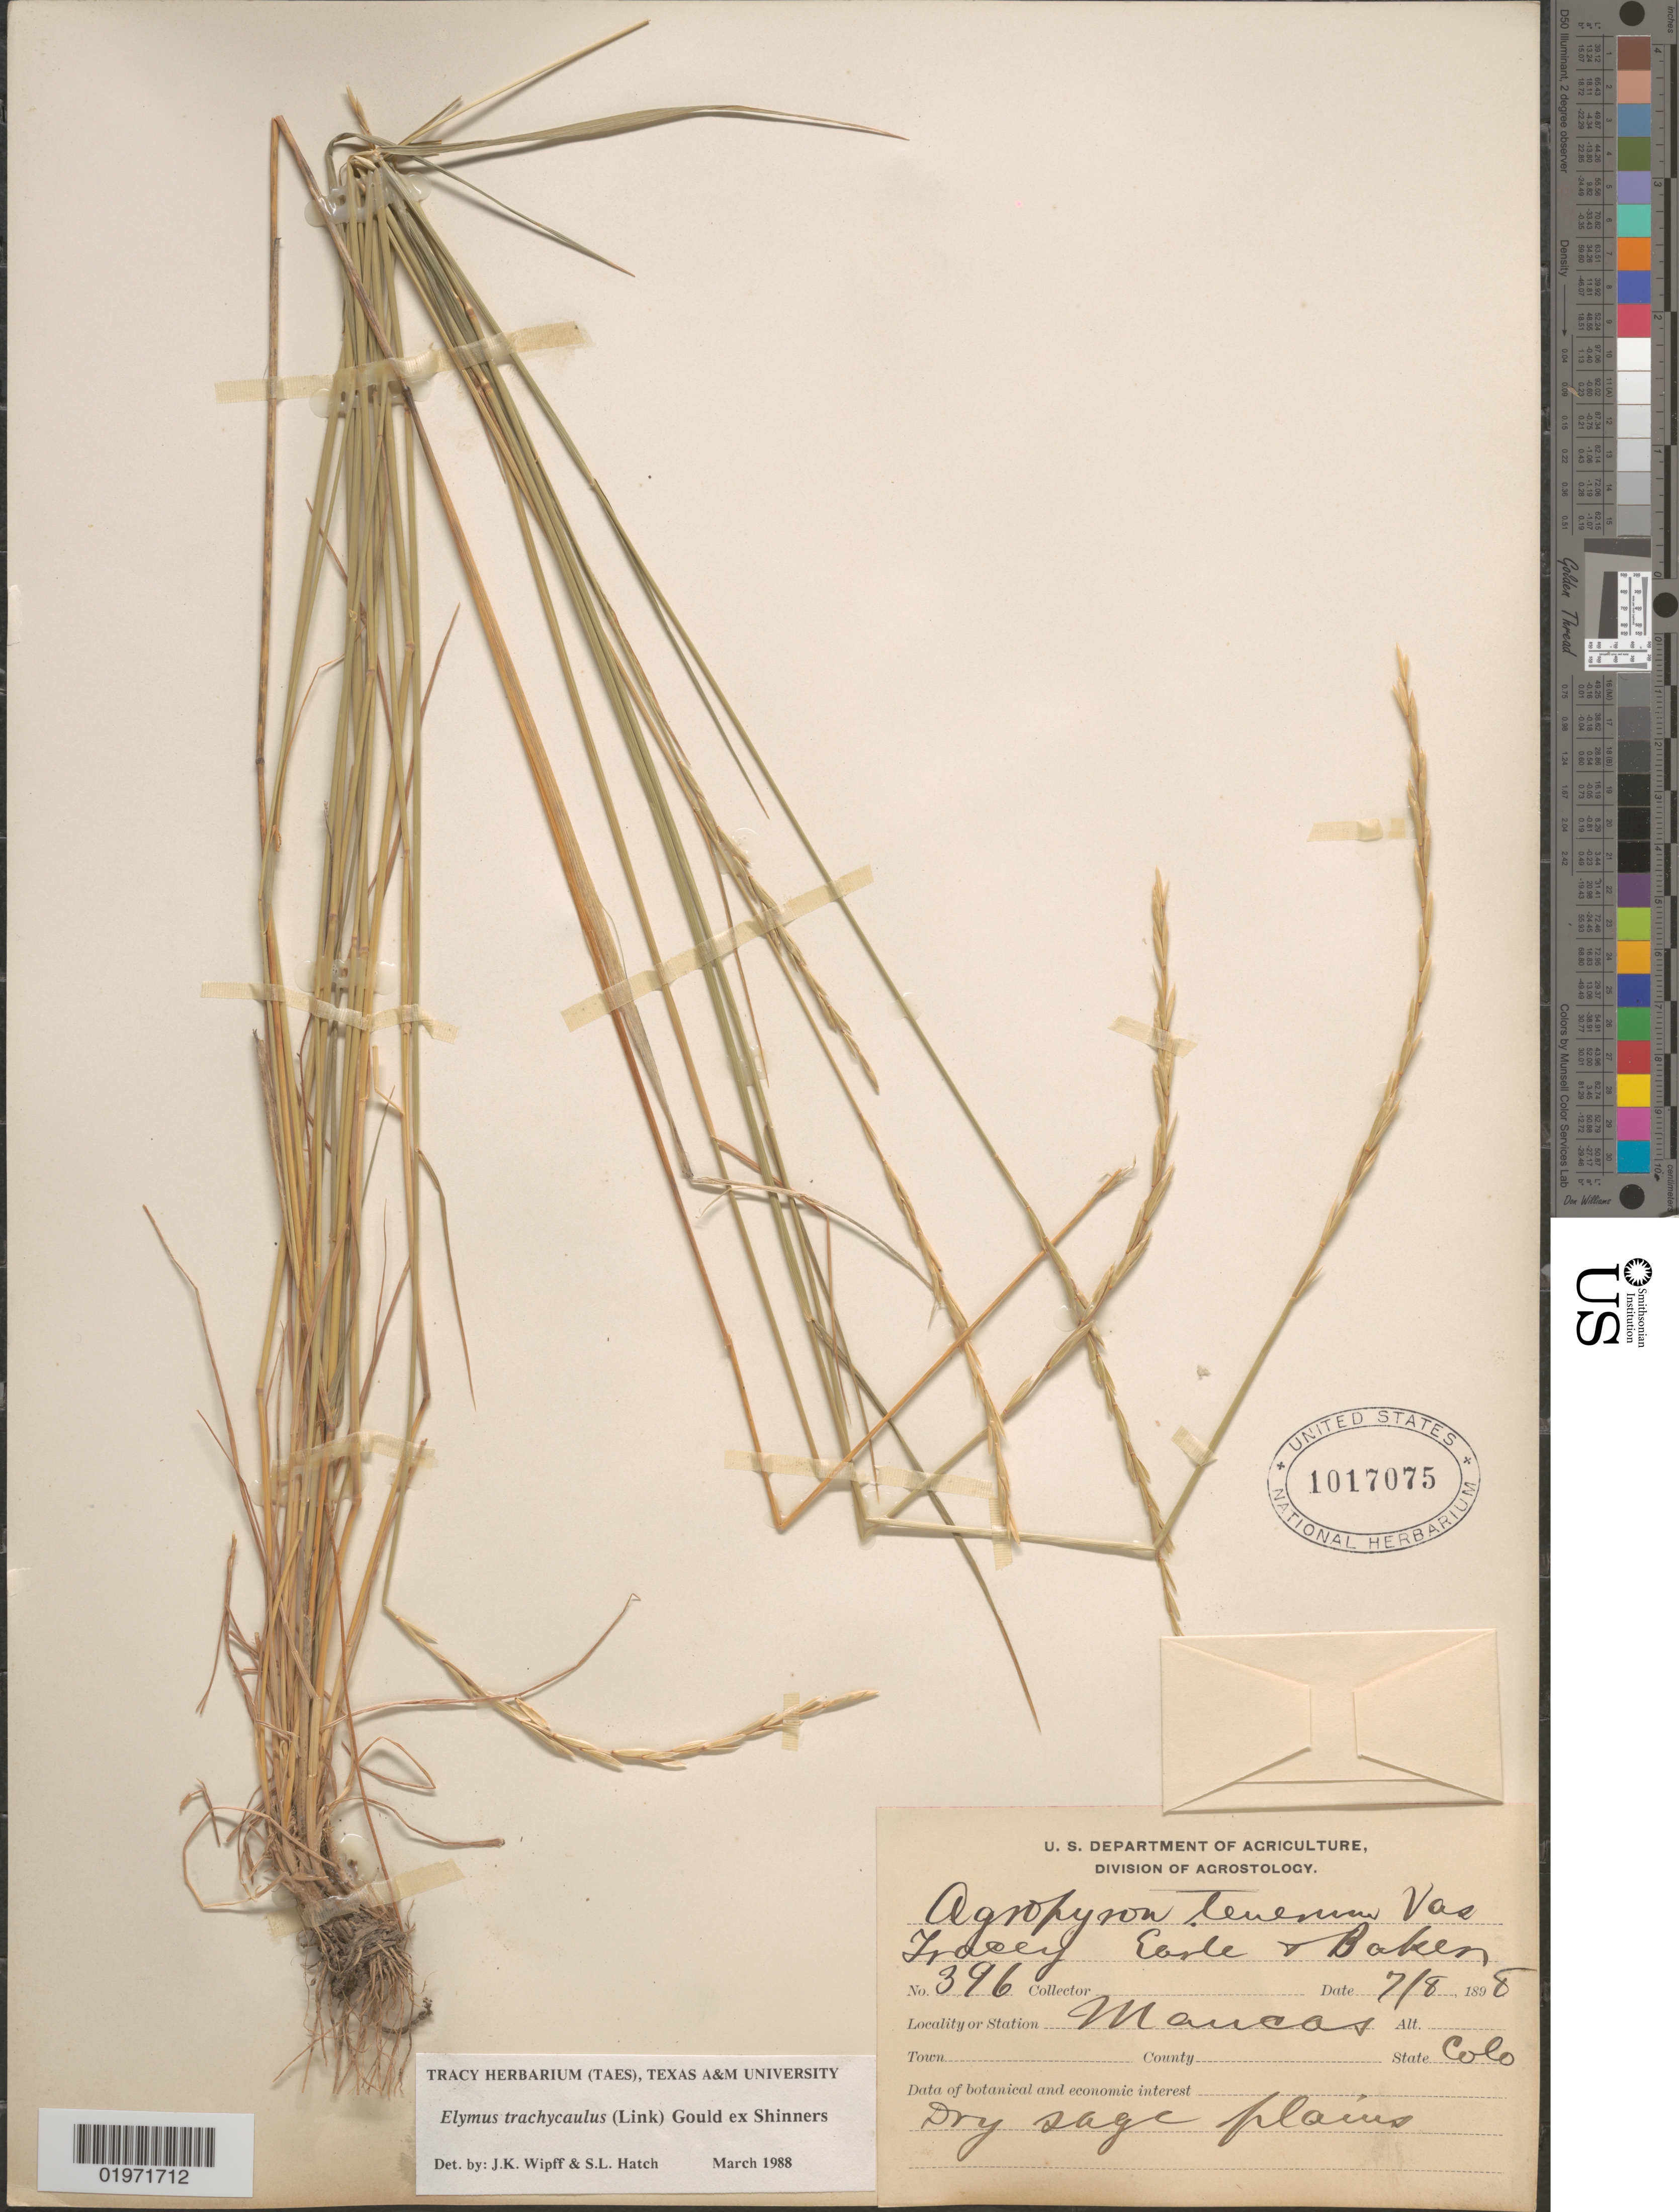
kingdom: Plantae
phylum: Tracheophyta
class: Liliopsida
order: Poales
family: Poaceae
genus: Elymus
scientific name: Elymus trachycaulus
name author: (Link) Gould ex Shinners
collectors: Tracey, -. Earle & -- Baker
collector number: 396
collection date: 1898-07-08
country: United States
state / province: Colorado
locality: Mancos.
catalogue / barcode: US 1017075